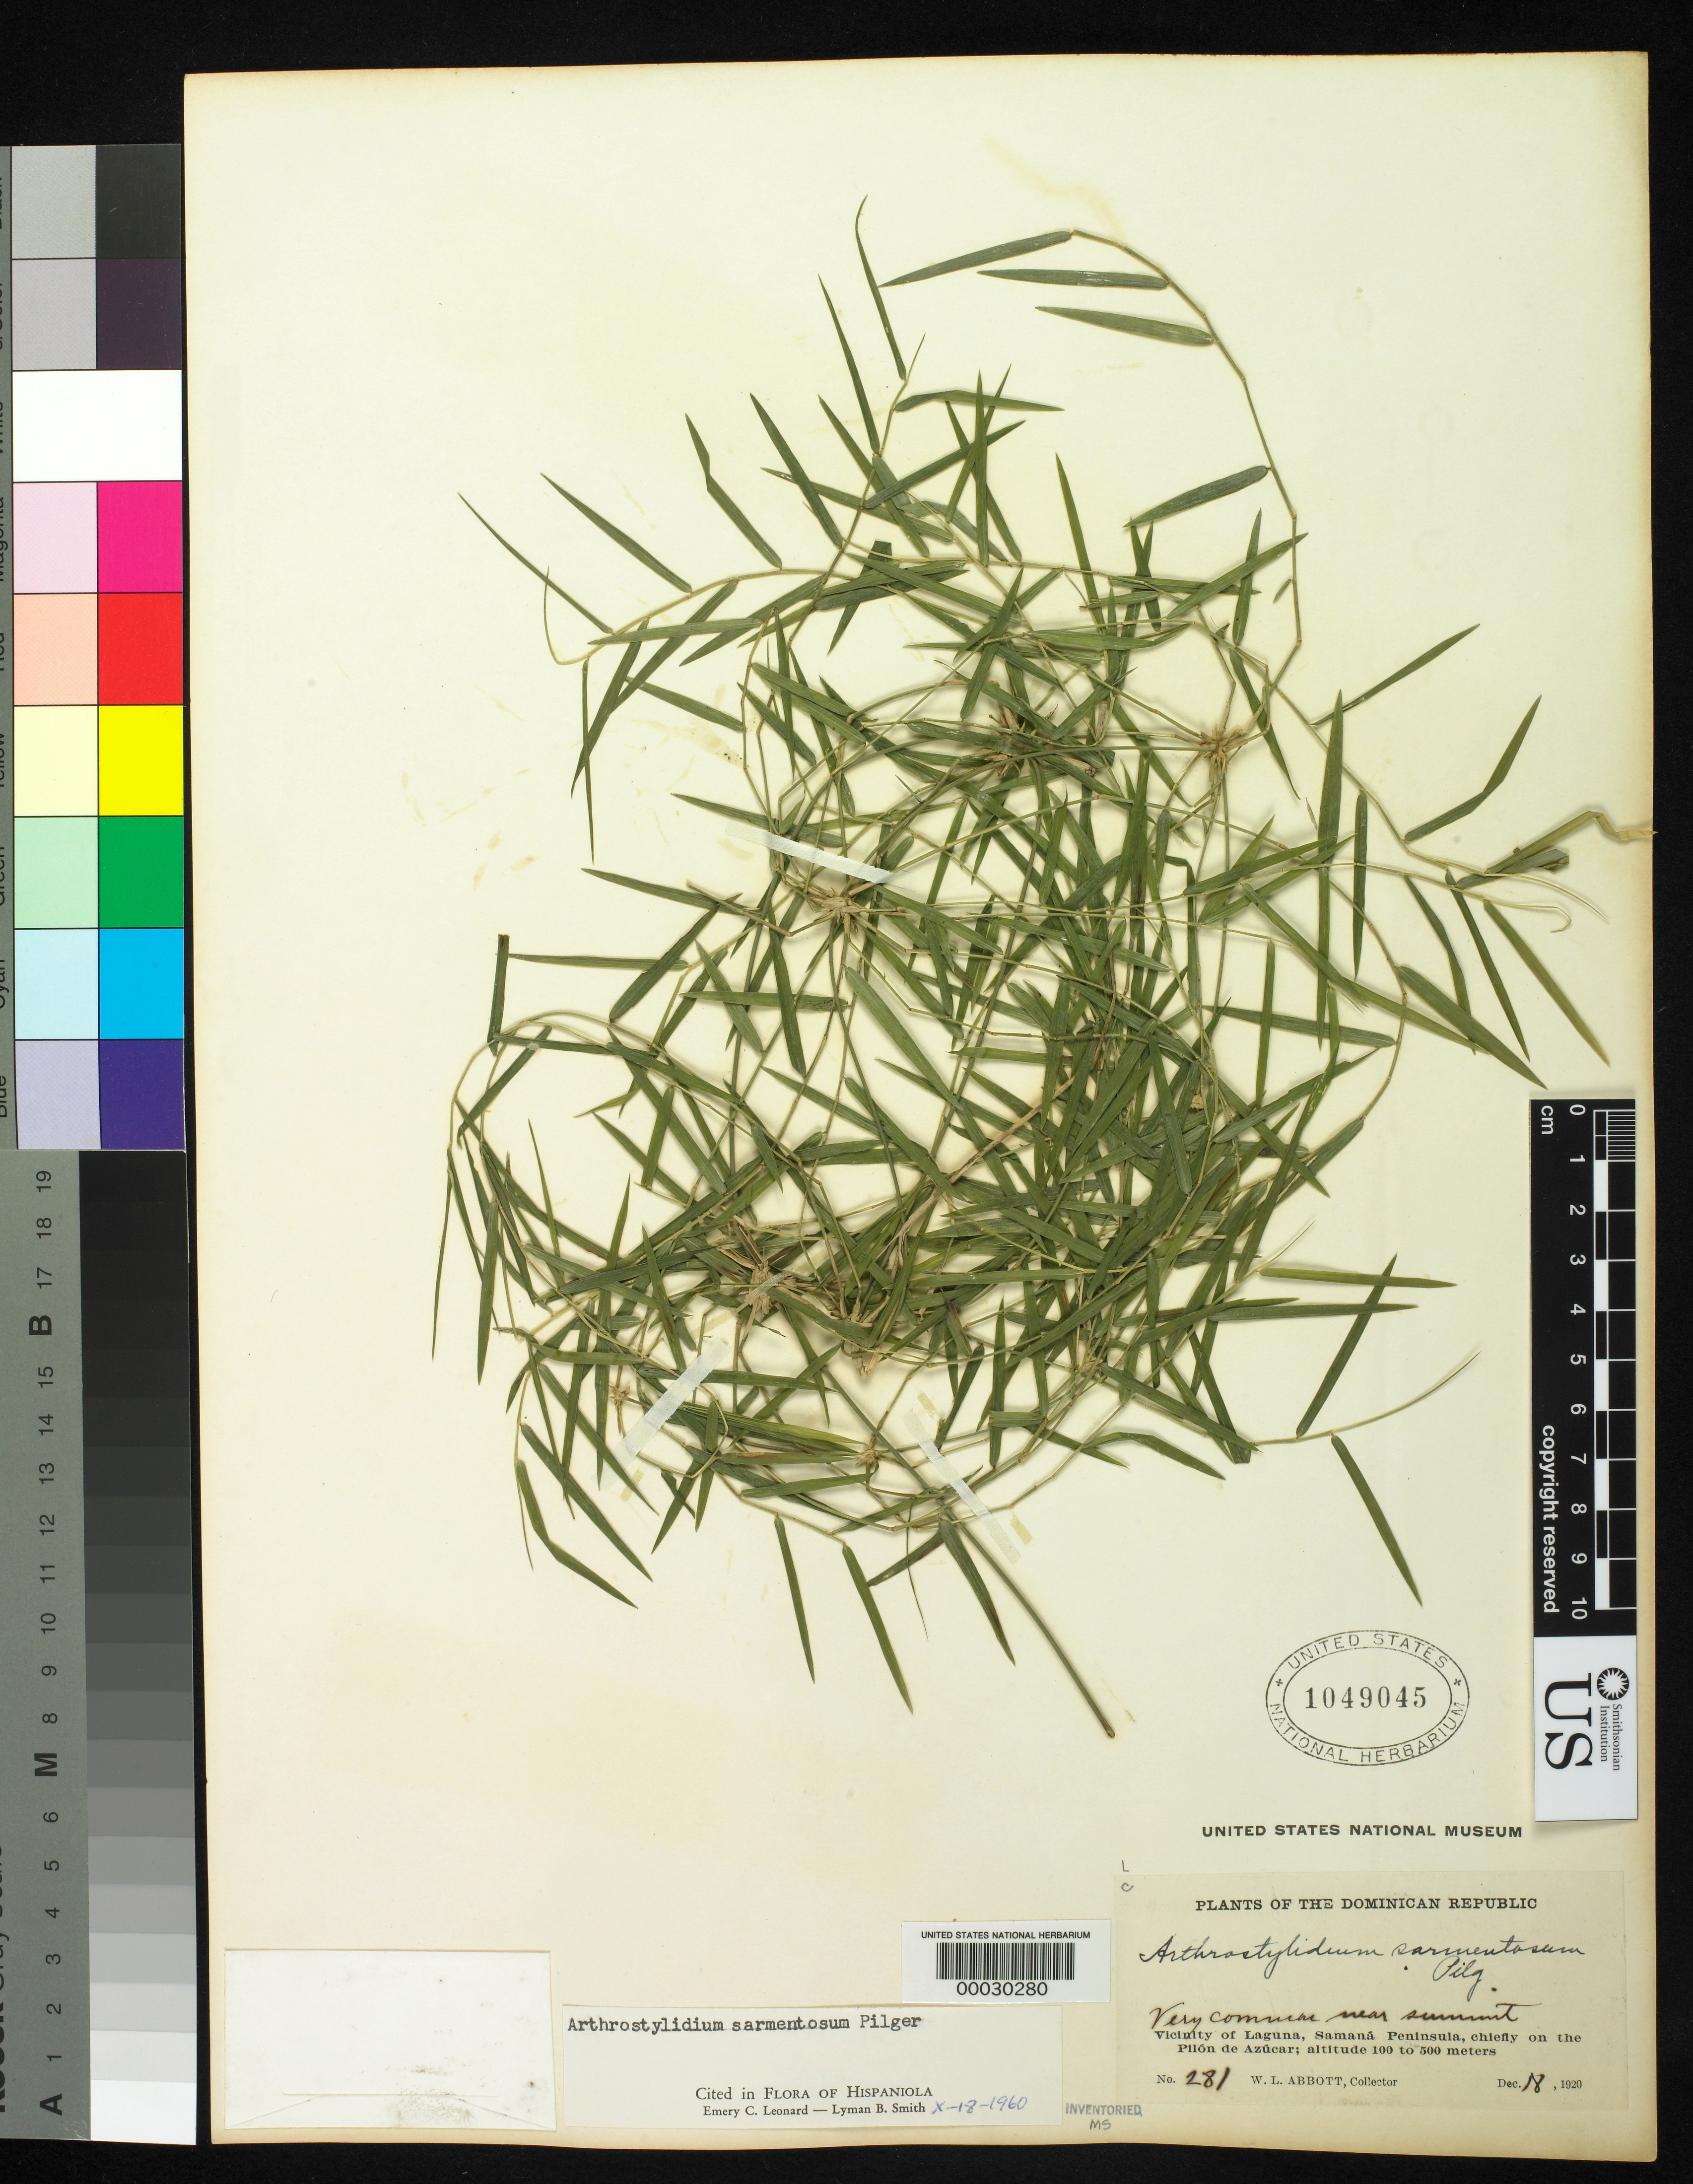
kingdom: Plantae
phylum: Tracheophyta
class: Liliopsida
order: Poales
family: Poaceae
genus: Arthrostylidium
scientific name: Arthrostylidium sarmentosum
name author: Pilg. in Urb.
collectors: W. L. Abbott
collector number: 281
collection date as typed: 18 Dec 1920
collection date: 1920-12-18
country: Dominican Republic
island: Hispaniola Island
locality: Laguna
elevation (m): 100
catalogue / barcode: US 1049045